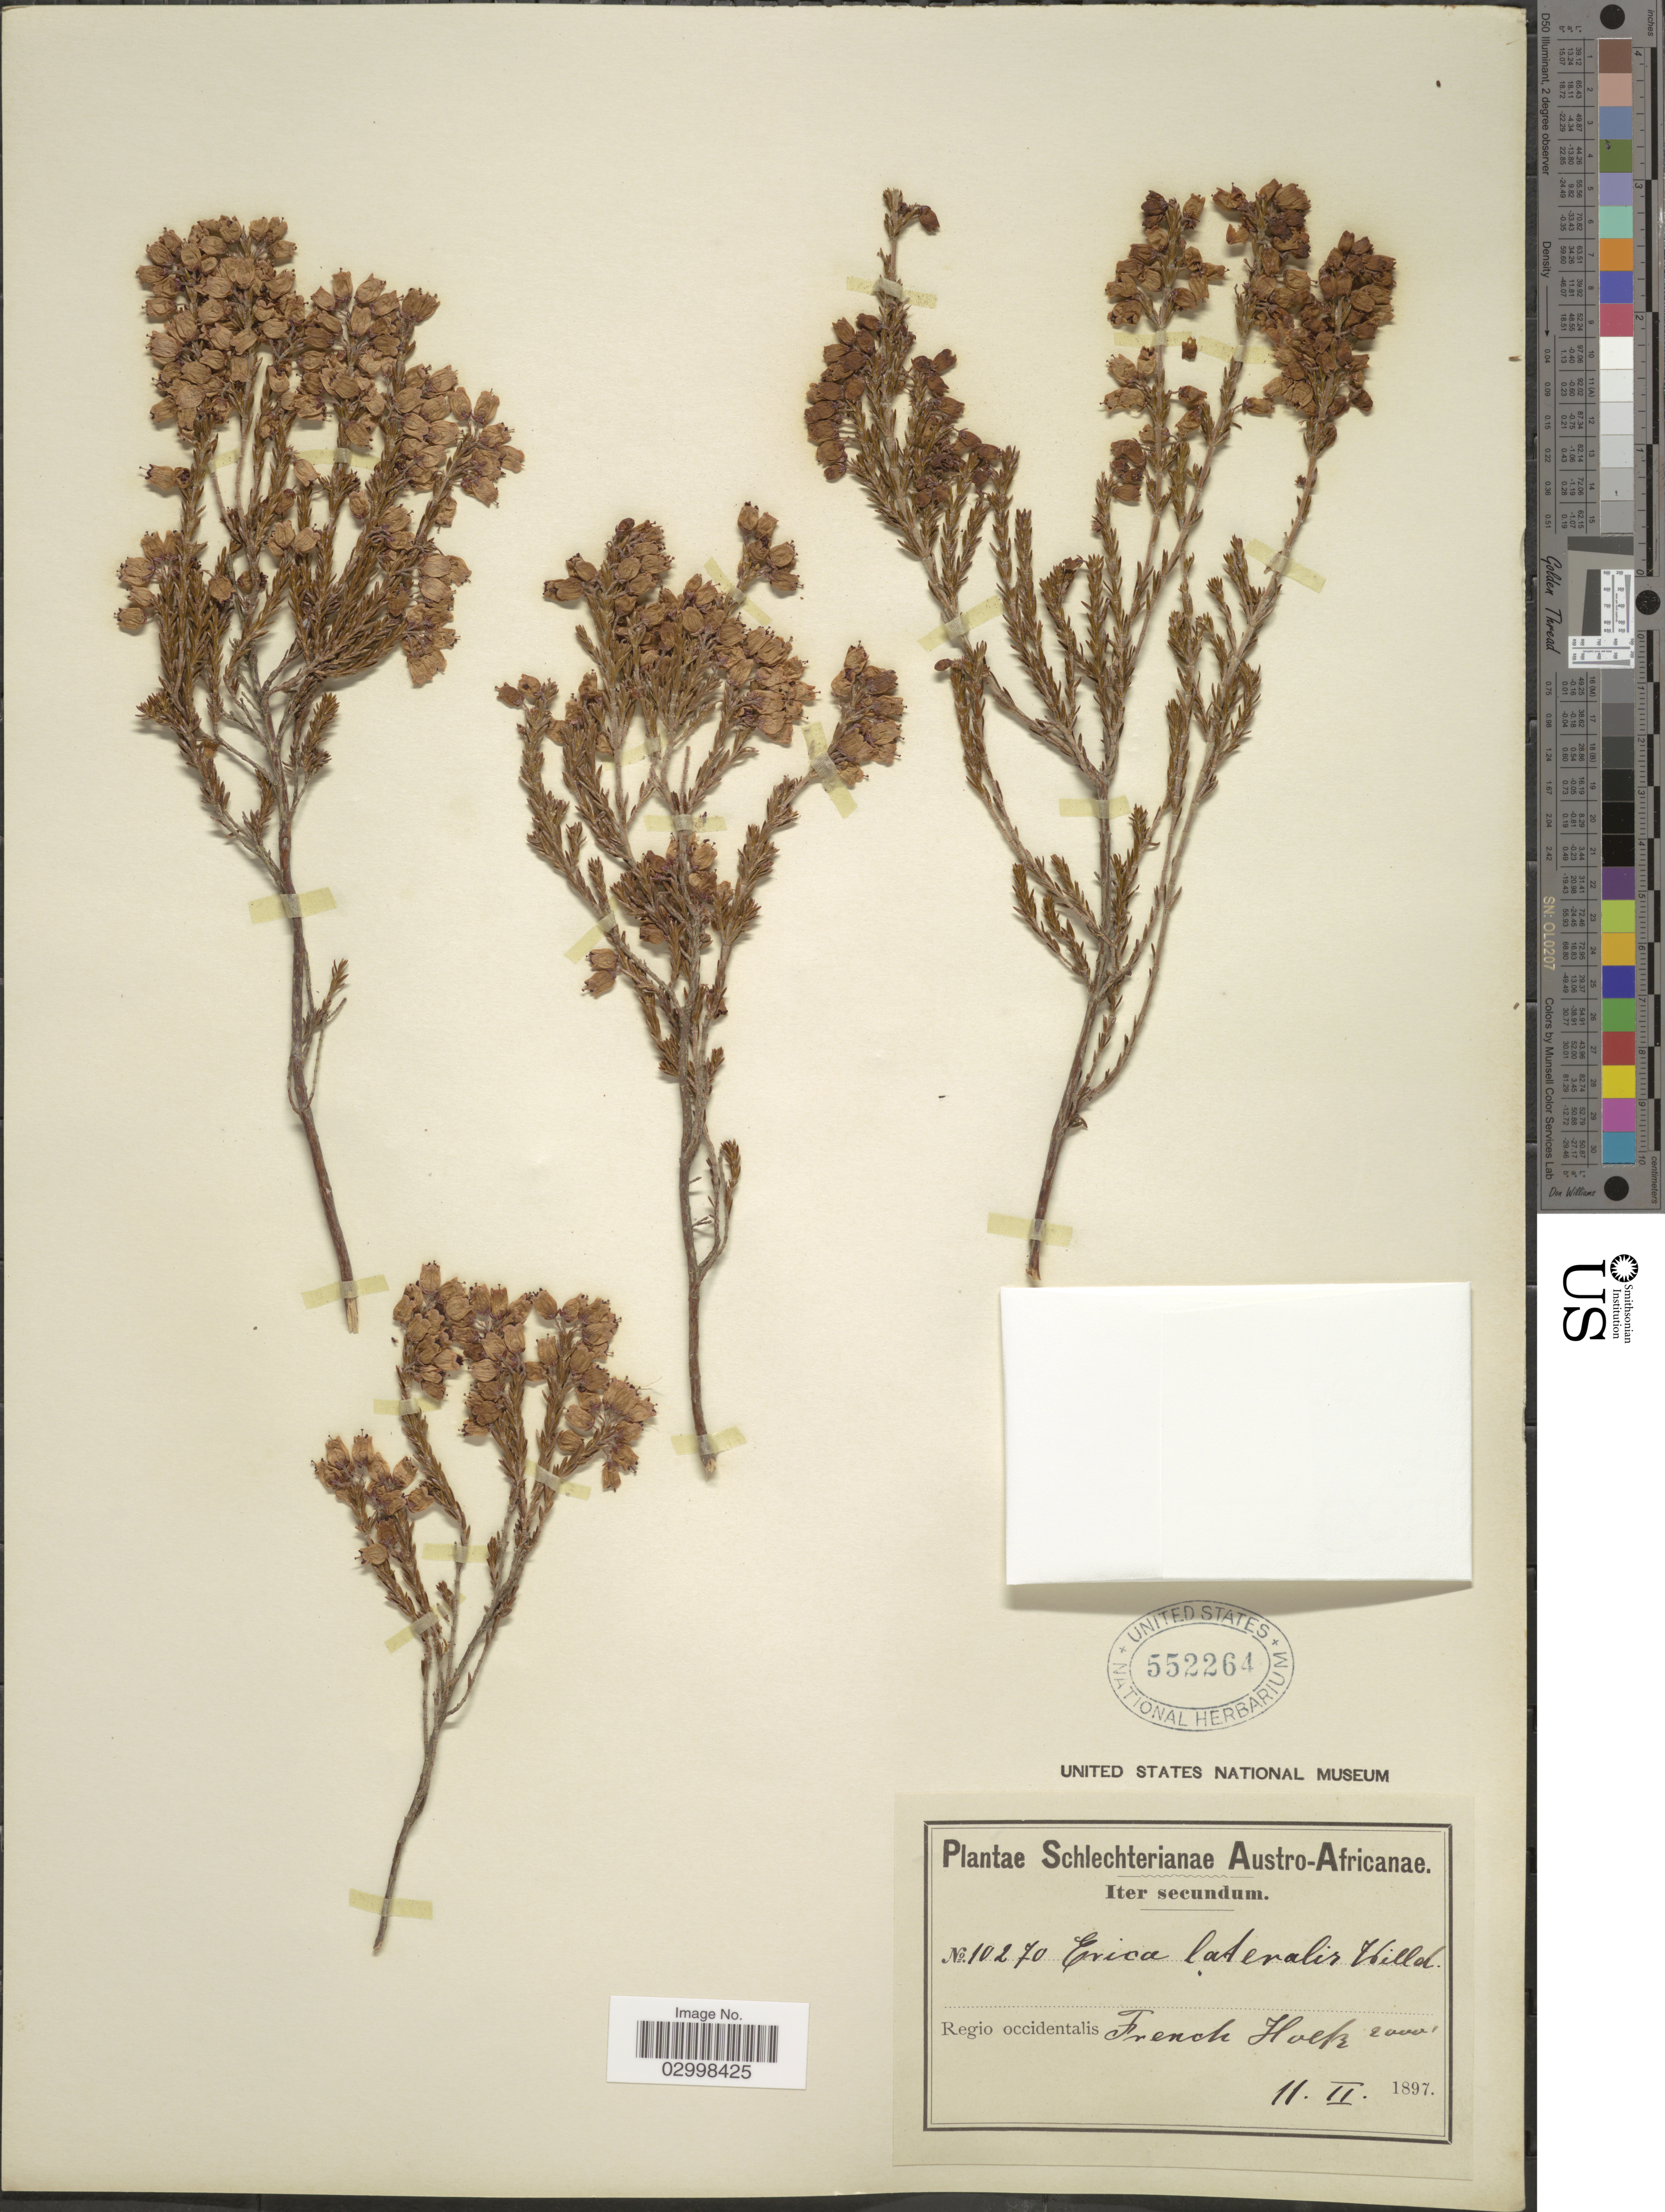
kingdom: Plantae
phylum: Tracheophyta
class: Magnoliopsida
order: Ericales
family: Ericaceae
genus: Erica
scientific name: Erica lateralis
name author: Willd.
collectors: Schlechter, --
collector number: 10270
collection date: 1897-02-11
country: South Africa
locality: Austro-Africanae. Regio occidentalis French Hoek.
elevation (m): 610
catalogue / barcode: US 552264